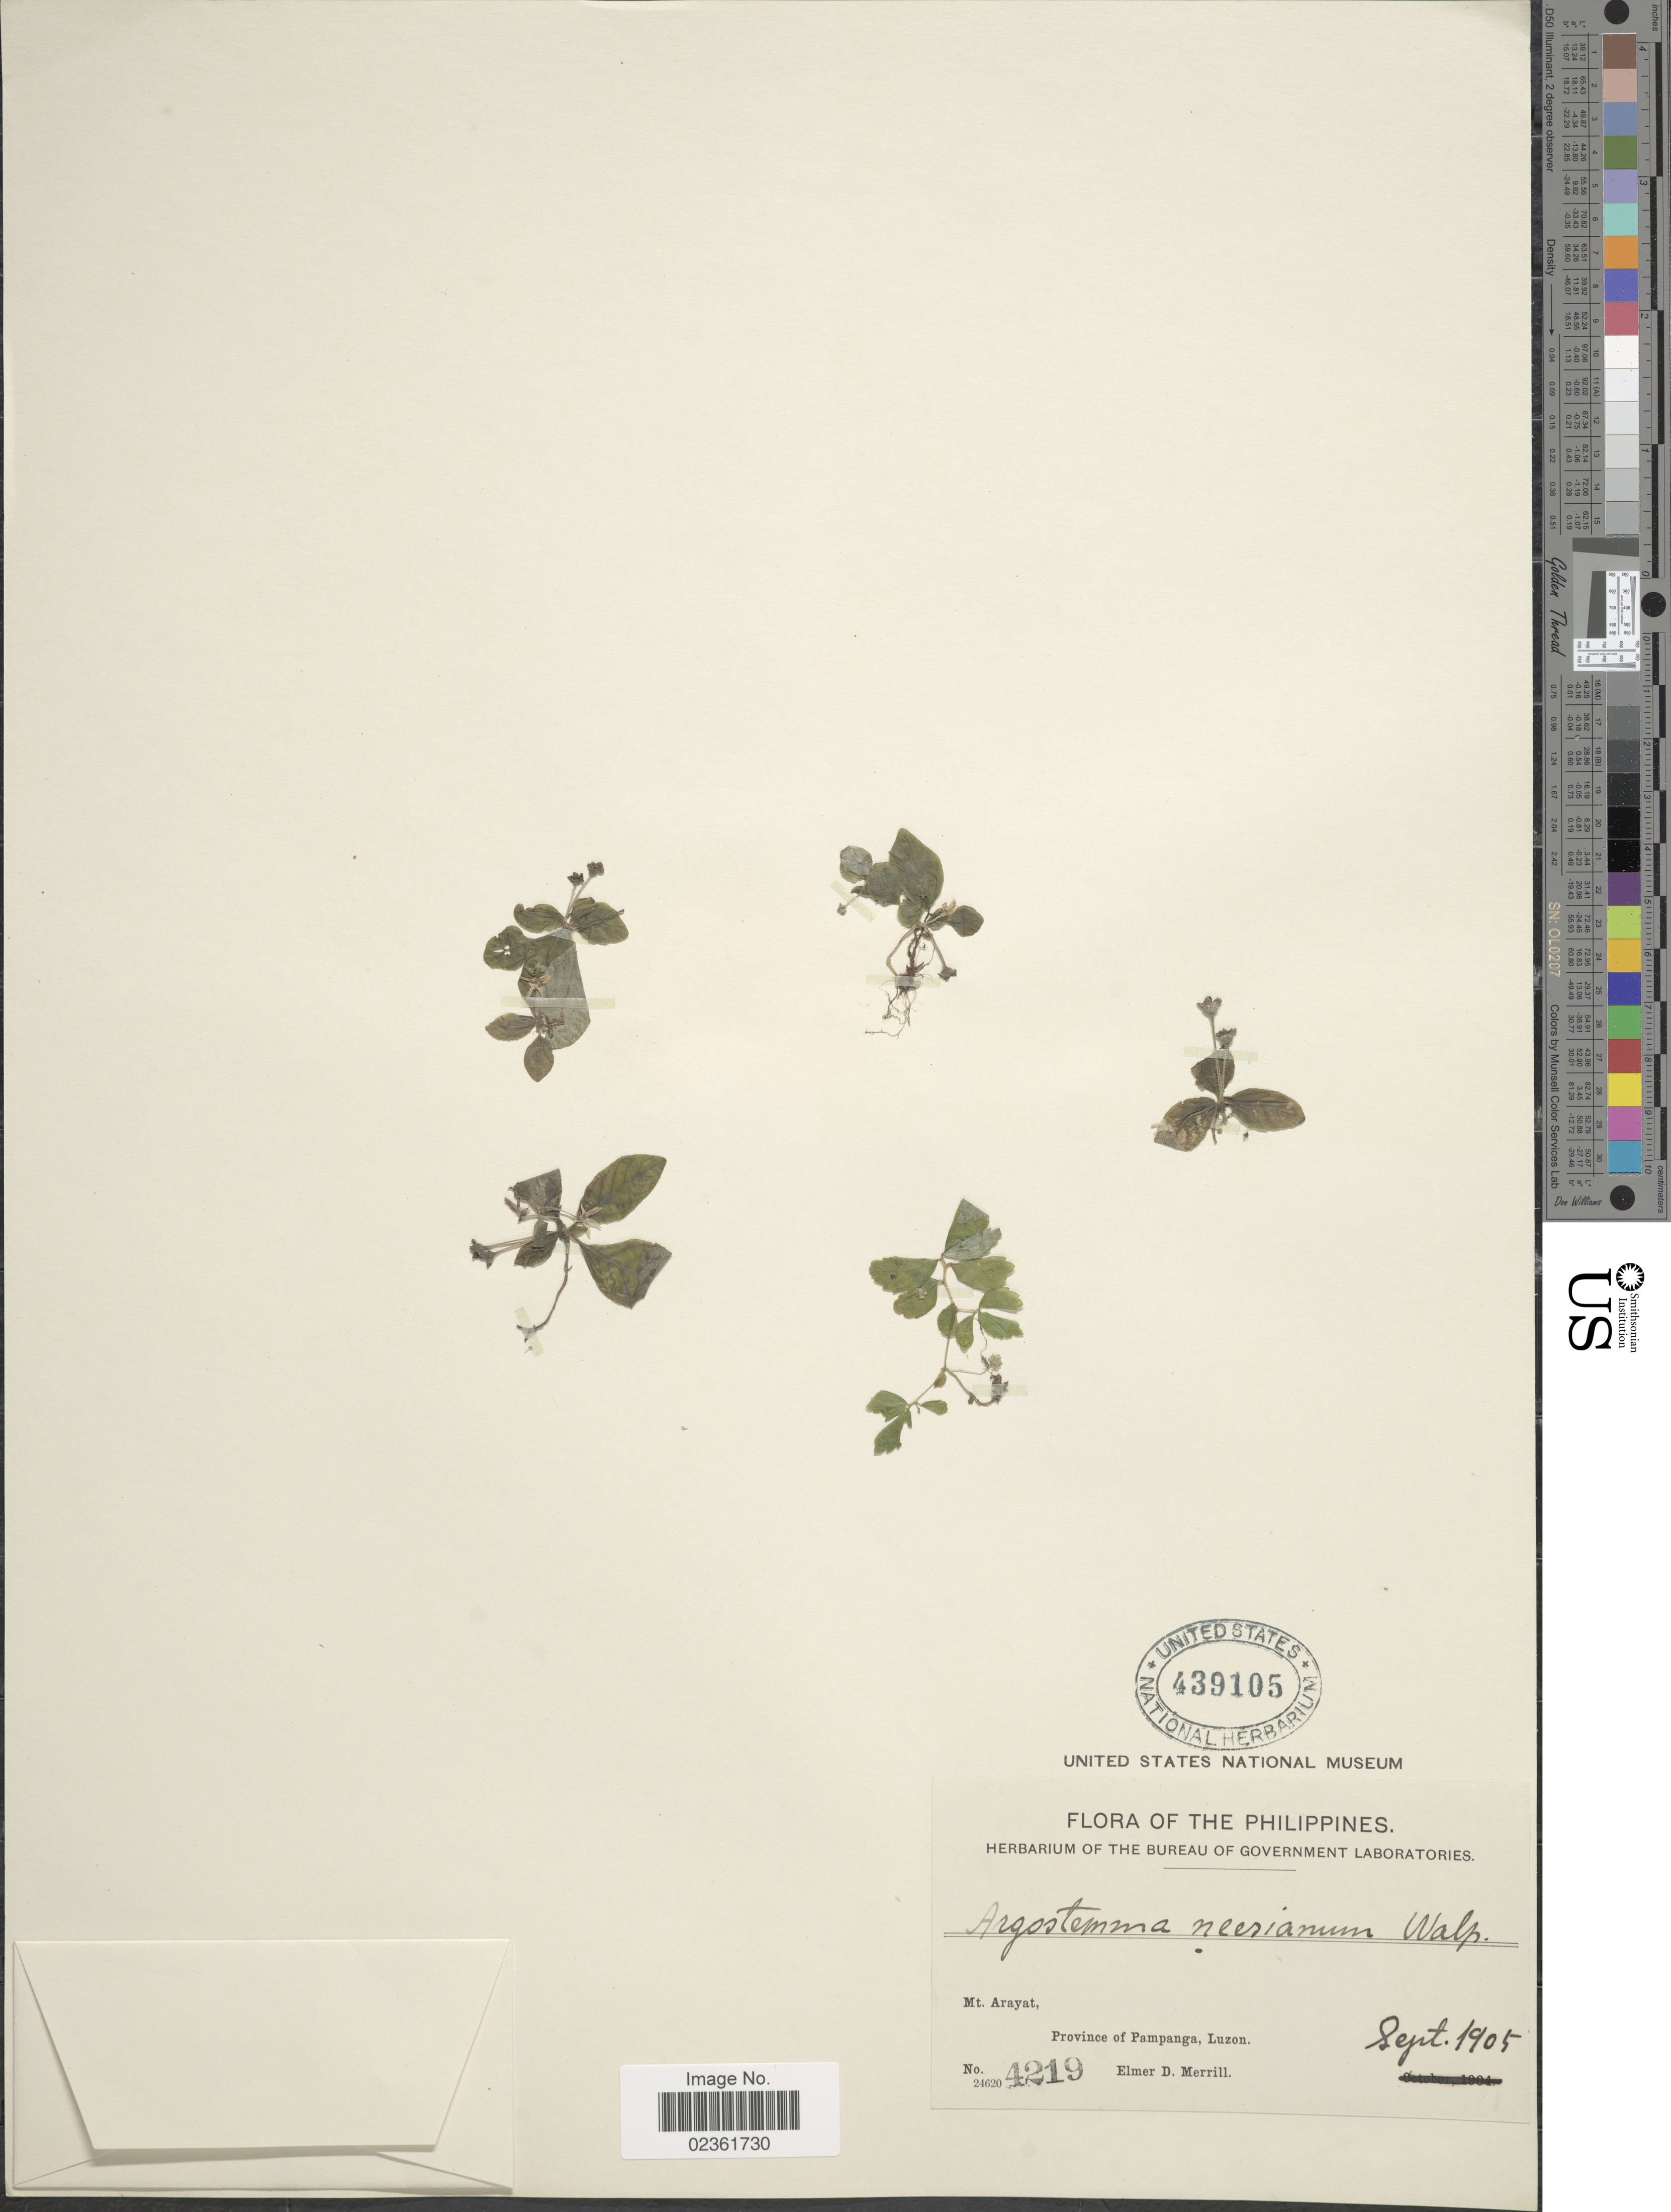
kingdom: Plantae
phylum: Tracheophyta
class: Magnoliopsida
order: Gentianales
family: Rubiaceae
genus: Argostemma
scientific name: Argostemma neesianum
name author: Walp.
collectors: E. D. Merrill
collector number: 4219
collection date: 1905-09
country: Philippines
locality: Mt. Arayat, Province of Pampanga, Luzon.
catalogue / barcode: US 439105